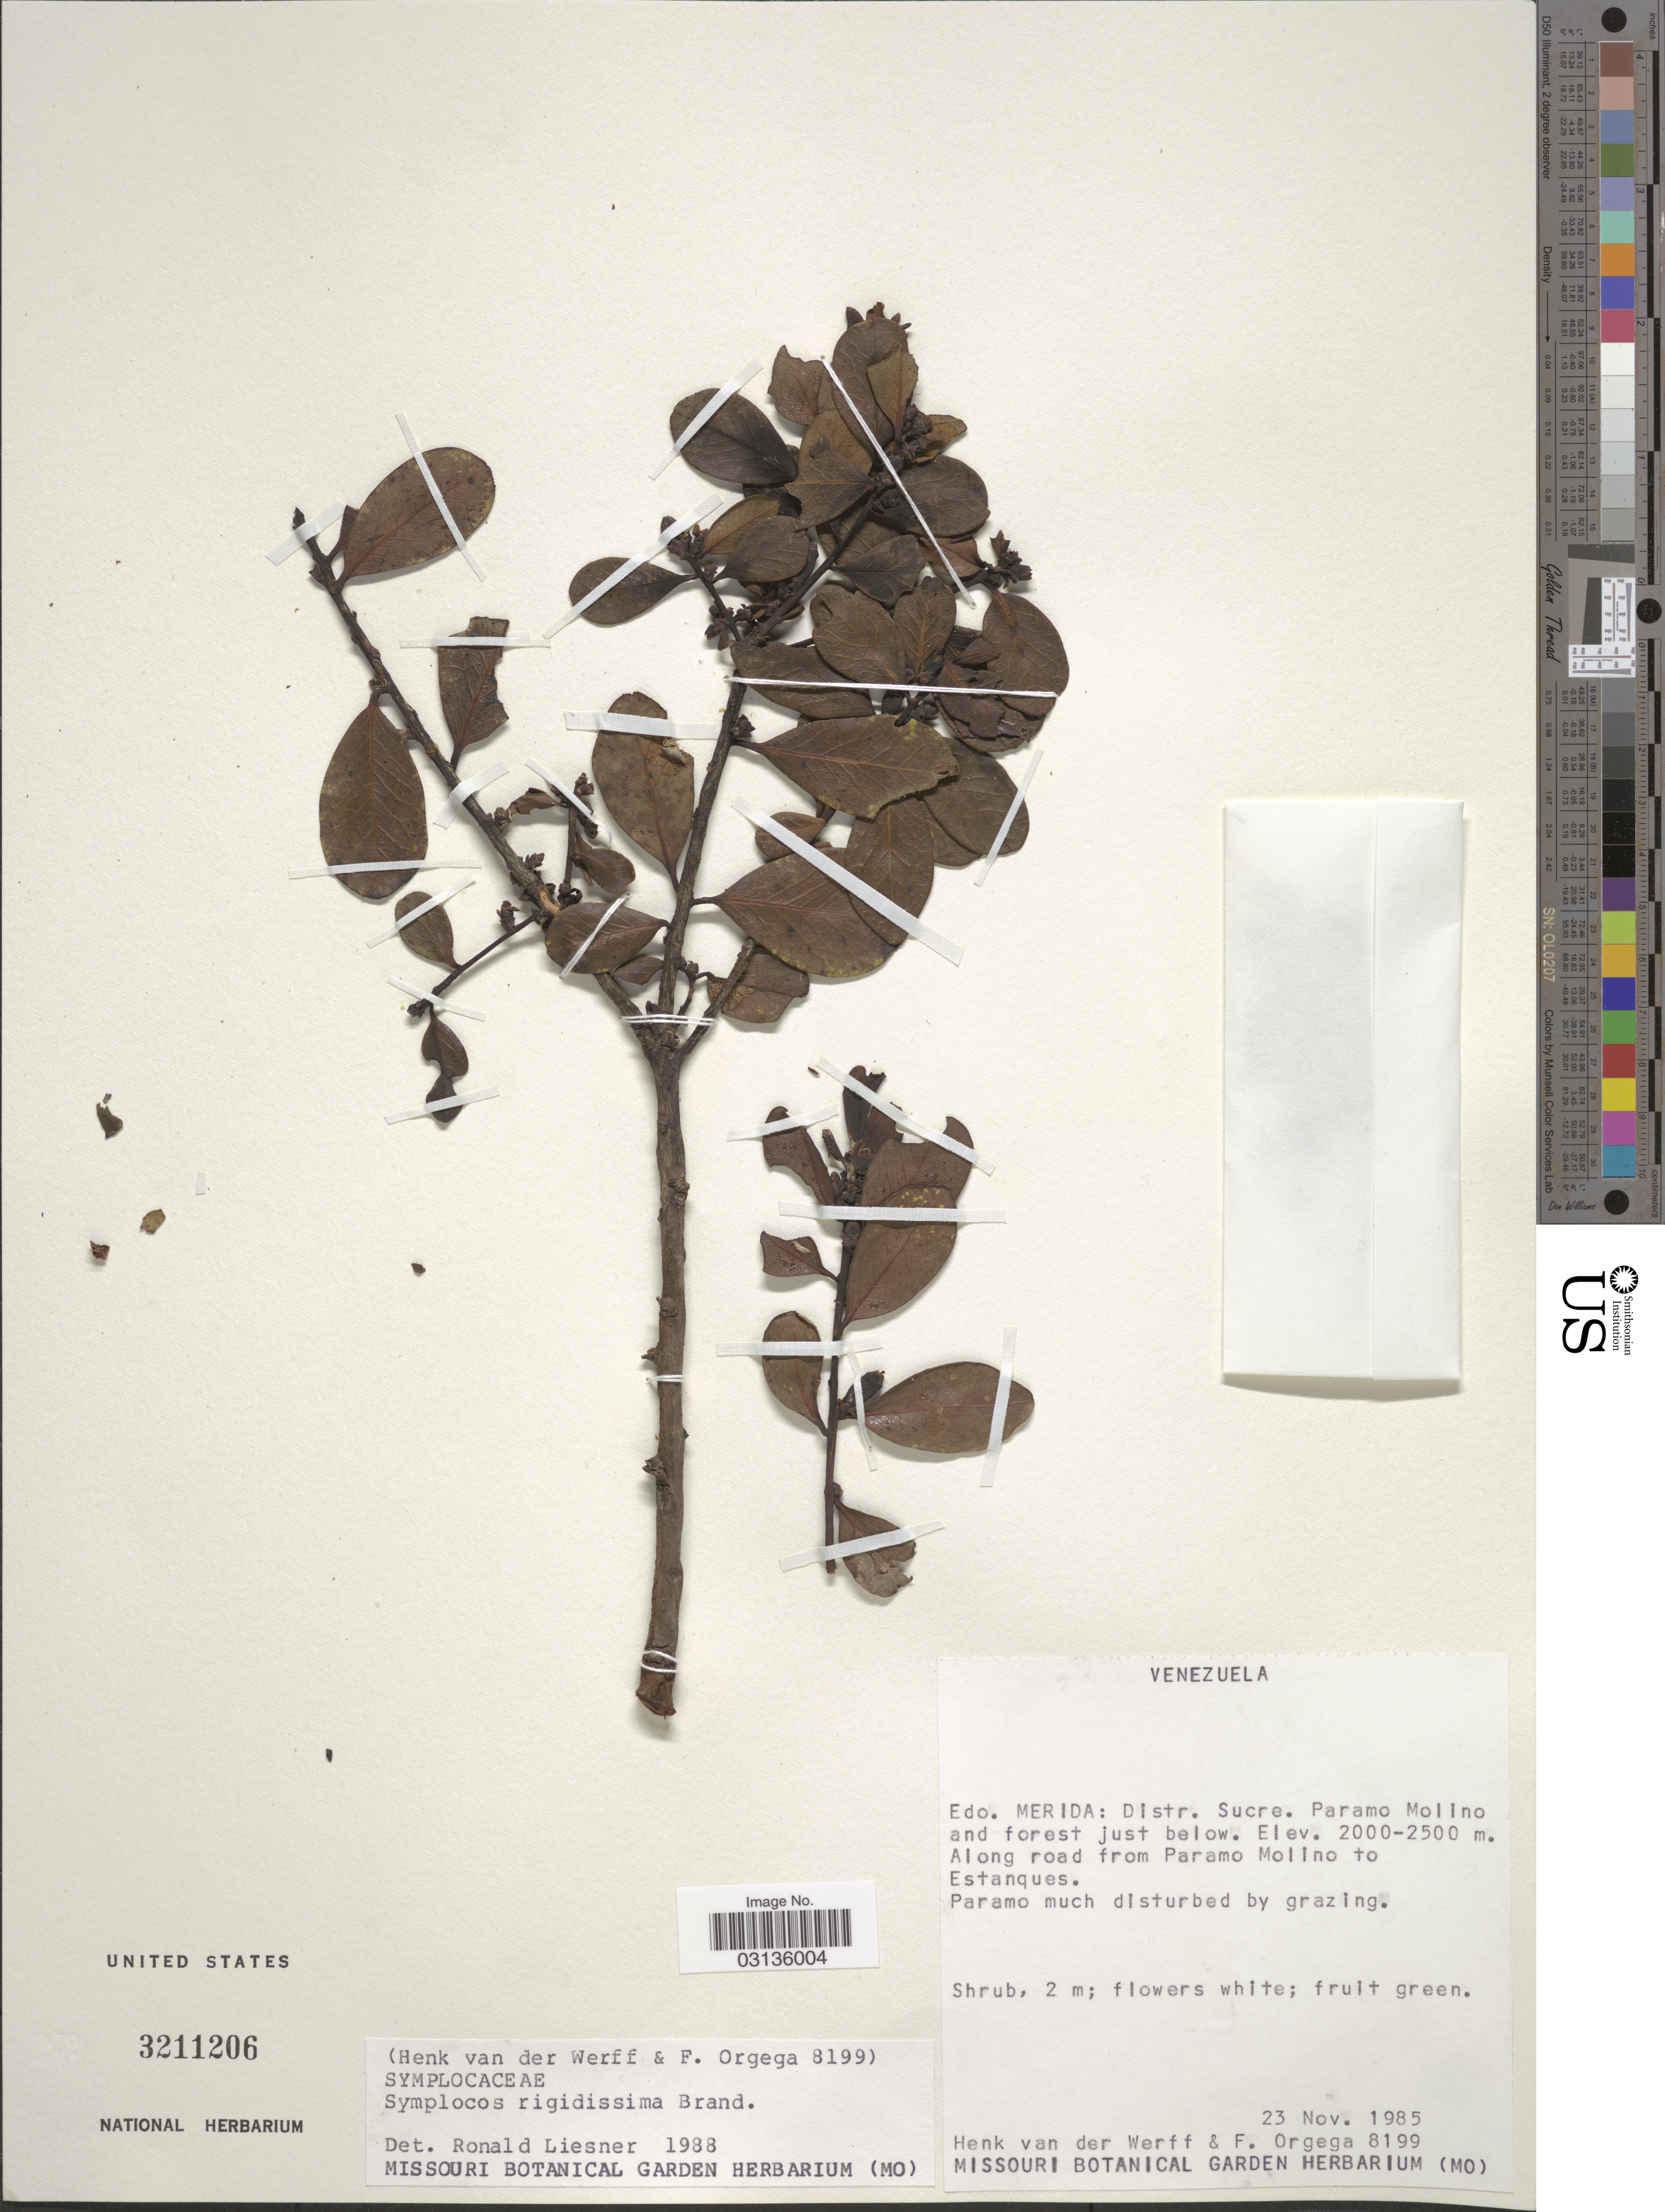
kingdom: Plantae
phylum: Tracheophyta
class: Magnoliopsida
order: Ericales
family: Symplocaceae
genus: Symplocos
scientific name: Symplocos rigidissima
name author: Brand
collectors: H. van der Werff & F. Orgega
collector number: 8199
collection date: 1985-11-23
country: Venezuela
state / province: Mérida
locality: Distr. Sucre. Paramo Molino and forest just below. Along road from Paramo Molino to Estanques.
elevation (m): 2000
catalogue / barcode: US 3211206